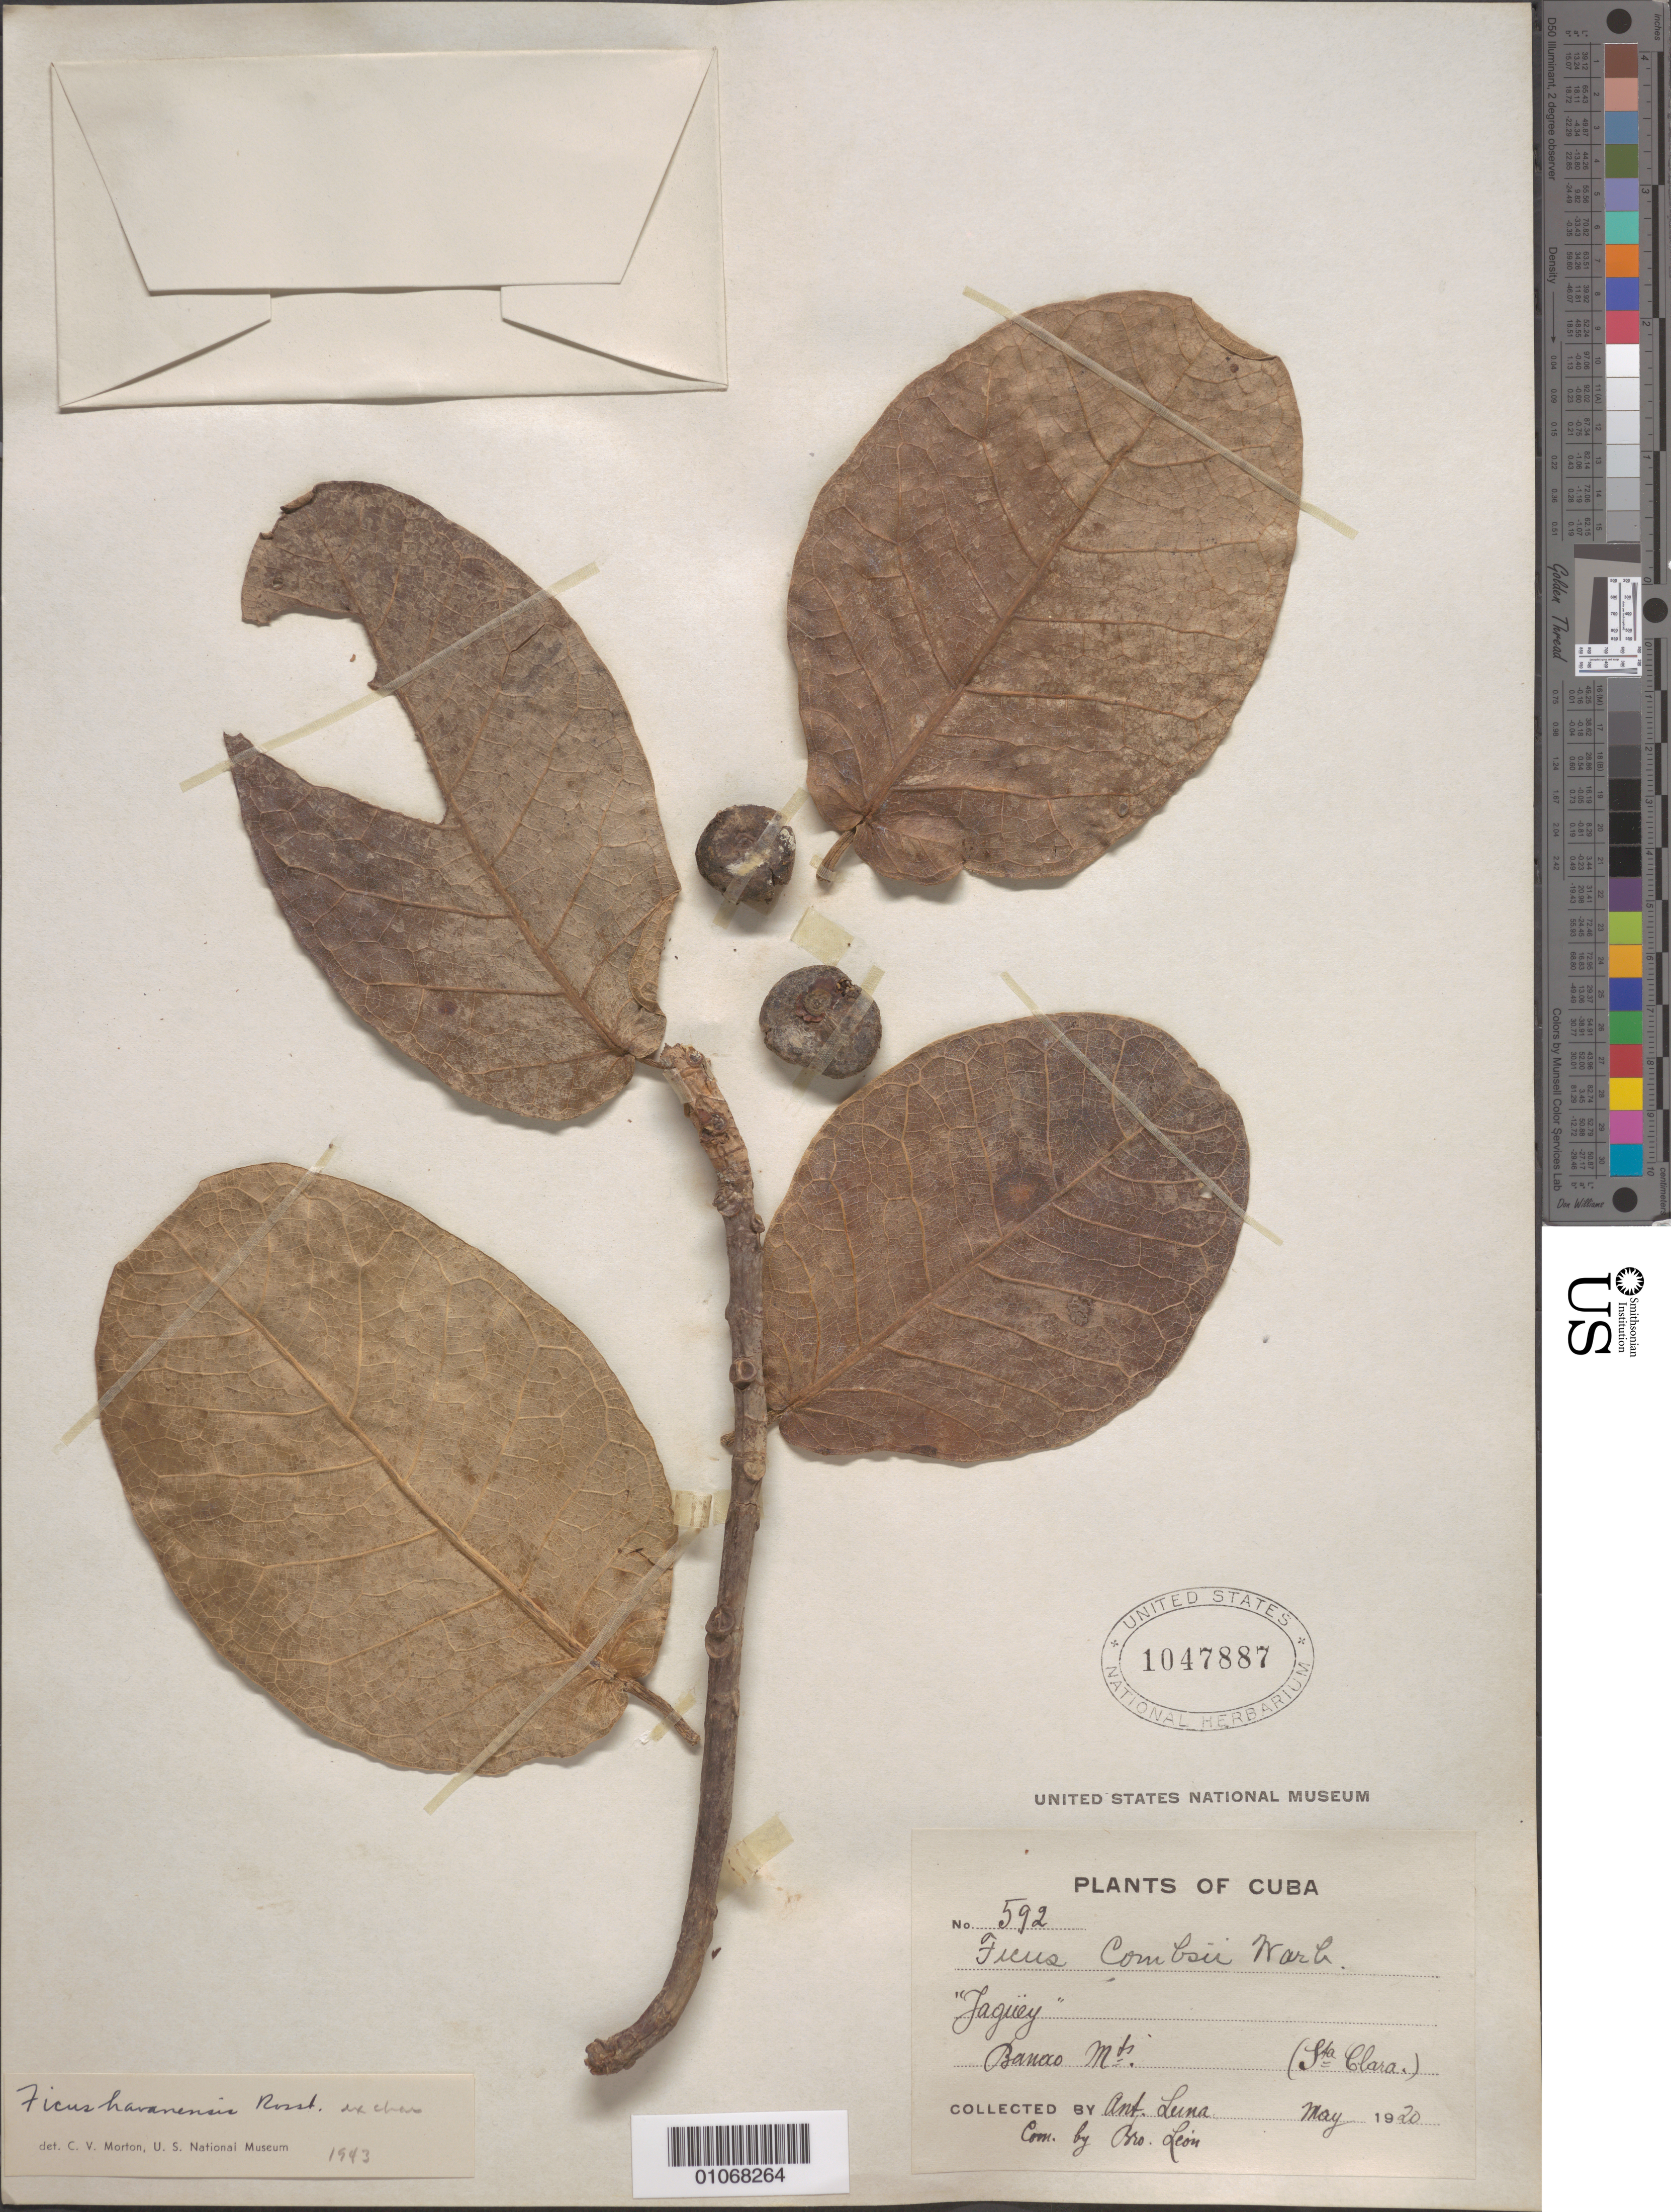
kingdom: Plantae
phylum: Tracheophyta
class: Magnoliopsida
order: Rosales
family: Moraceae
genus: Ficus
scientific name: Ficus combsii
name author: Warb.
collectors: A. Luna & Bro. León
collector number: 592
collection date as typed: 01 May 1920 to 31 May 1920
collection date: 1920-05-01/1920-05-31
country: Cuba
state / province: Villa Clara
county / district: Santa Clara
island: Cuba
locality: Banaco mts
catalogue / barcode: US 1047887